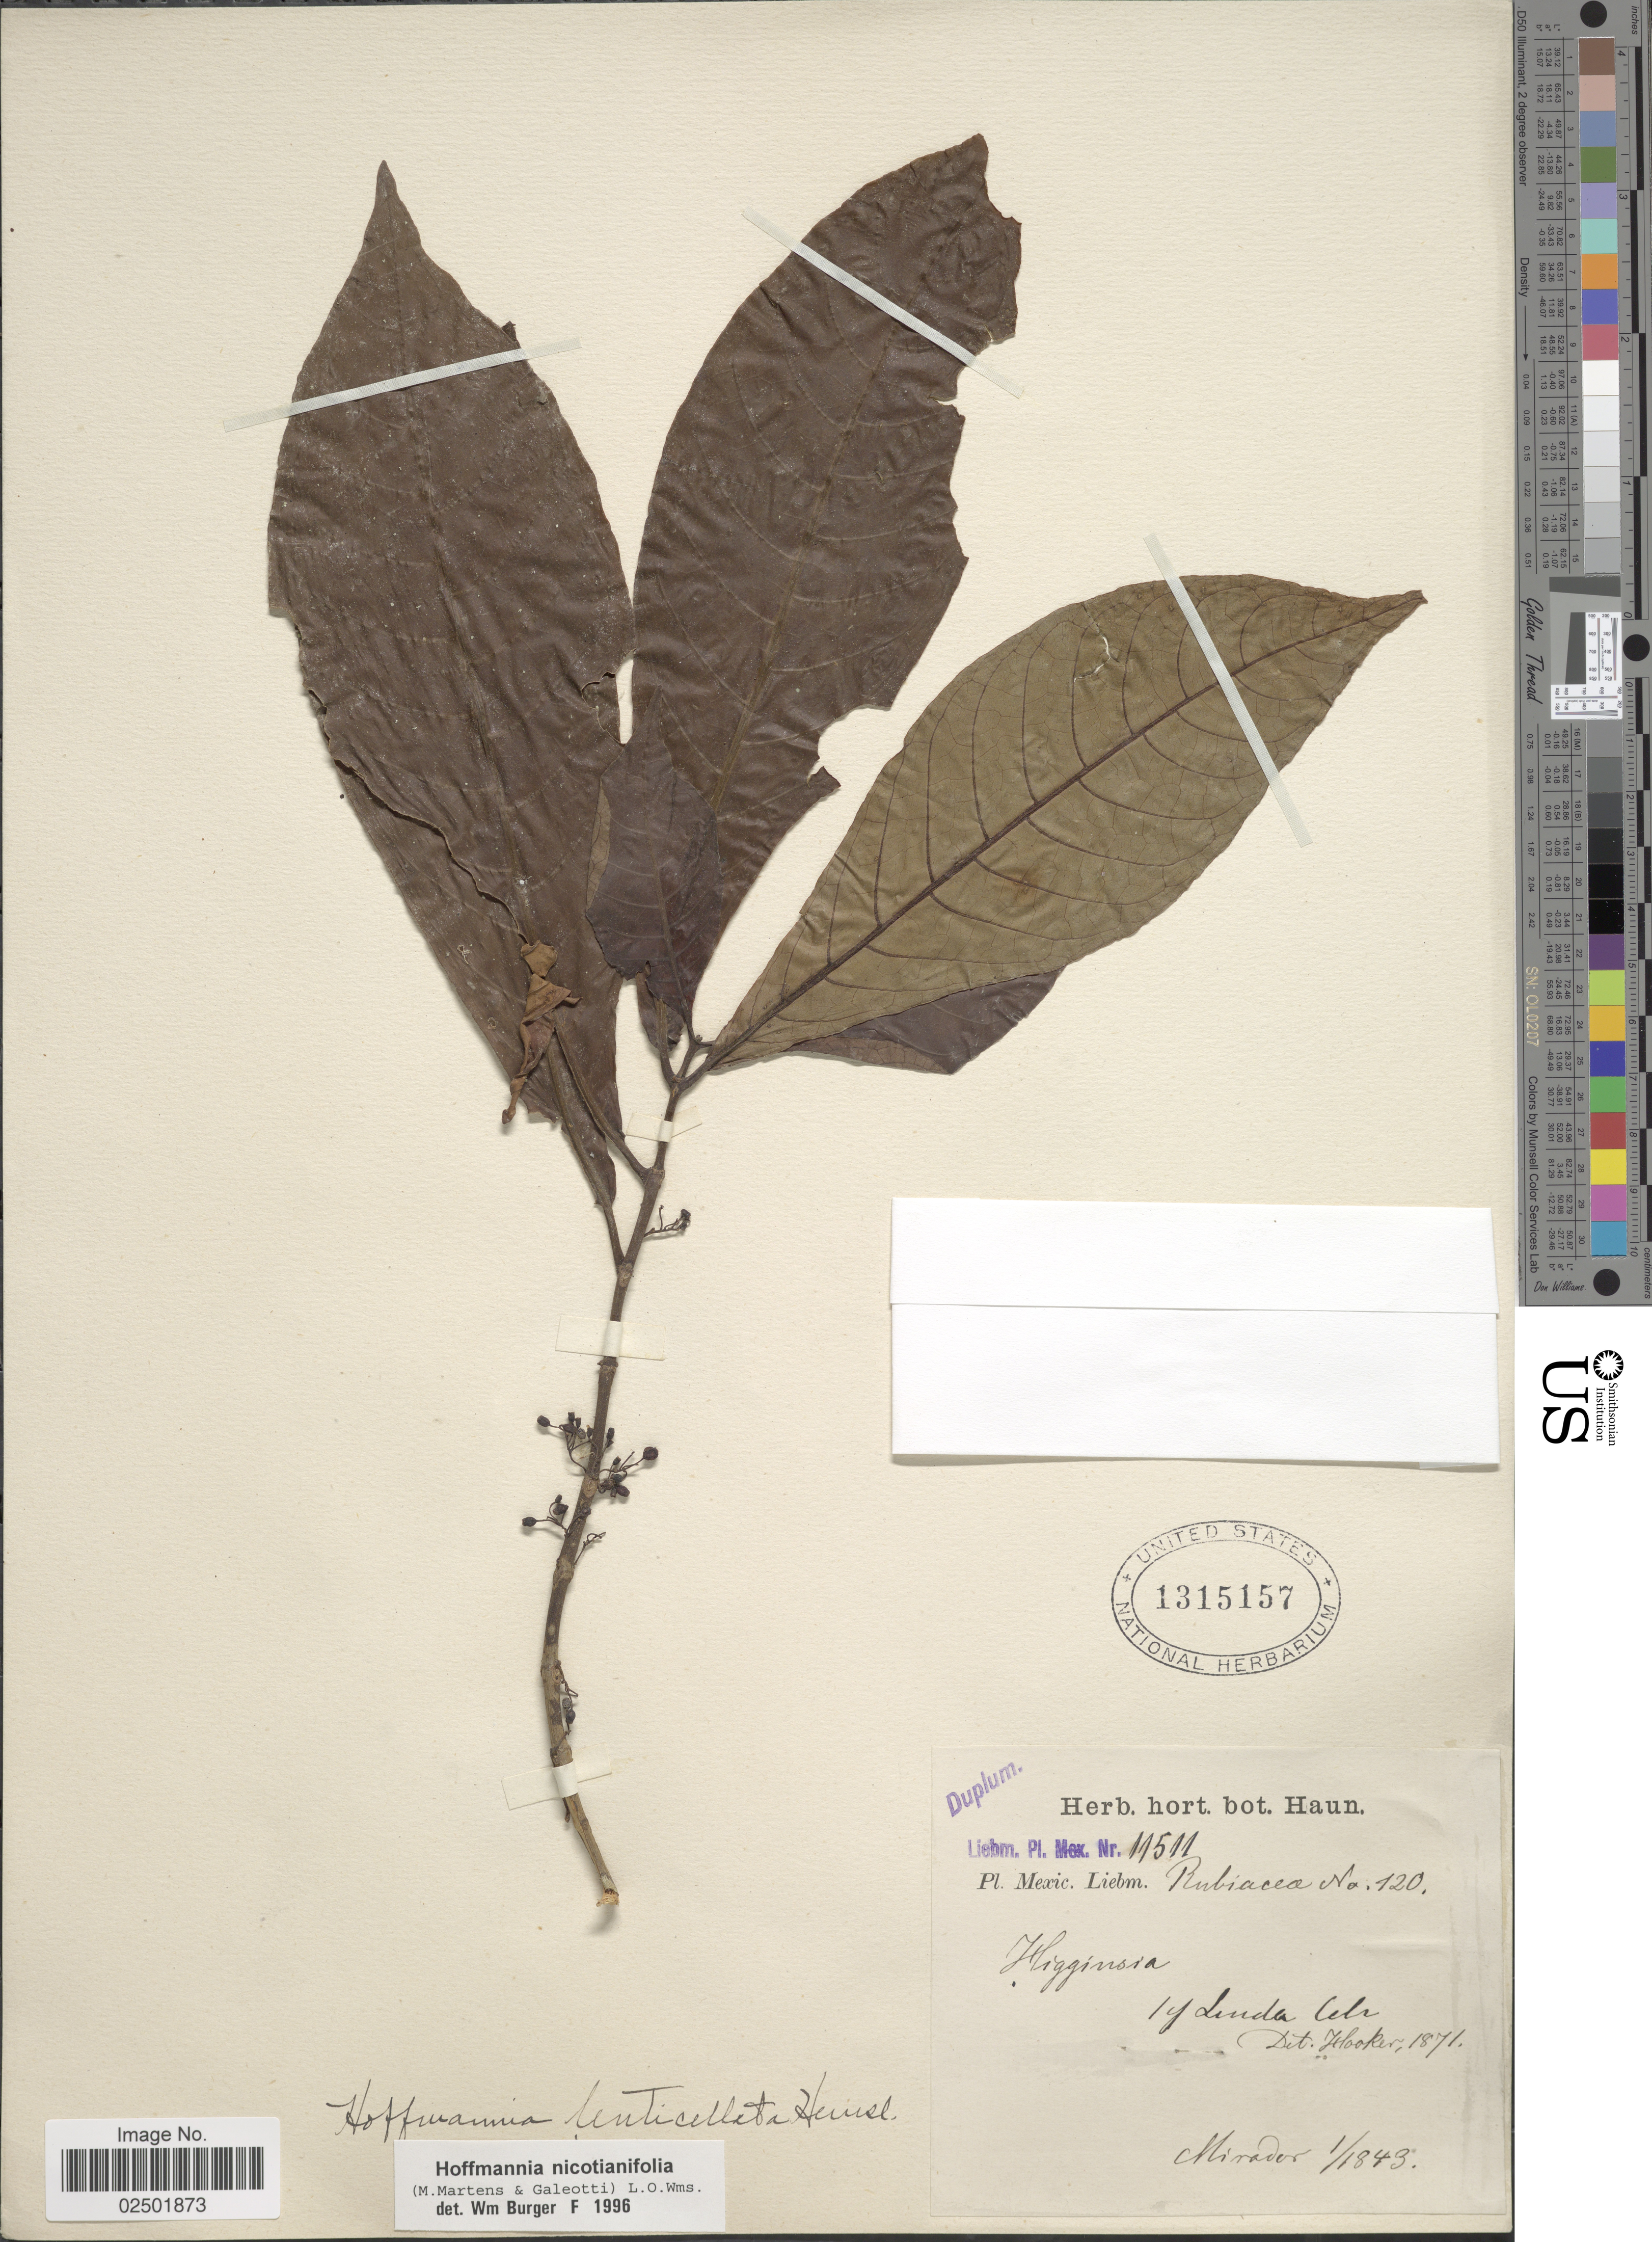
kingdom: Plantae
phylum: Tracheophyta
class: Magnoliopsida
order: Gentianales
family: Rubiaceae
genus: Hoffmannia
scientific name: Hoffmannia nicotianifolia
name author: (M. Martens & Galeoti) L.O. Williams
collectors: Liebmann, --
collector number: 11511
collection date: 1843-01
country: Mexico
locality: Mirador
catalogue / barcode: US 1315157